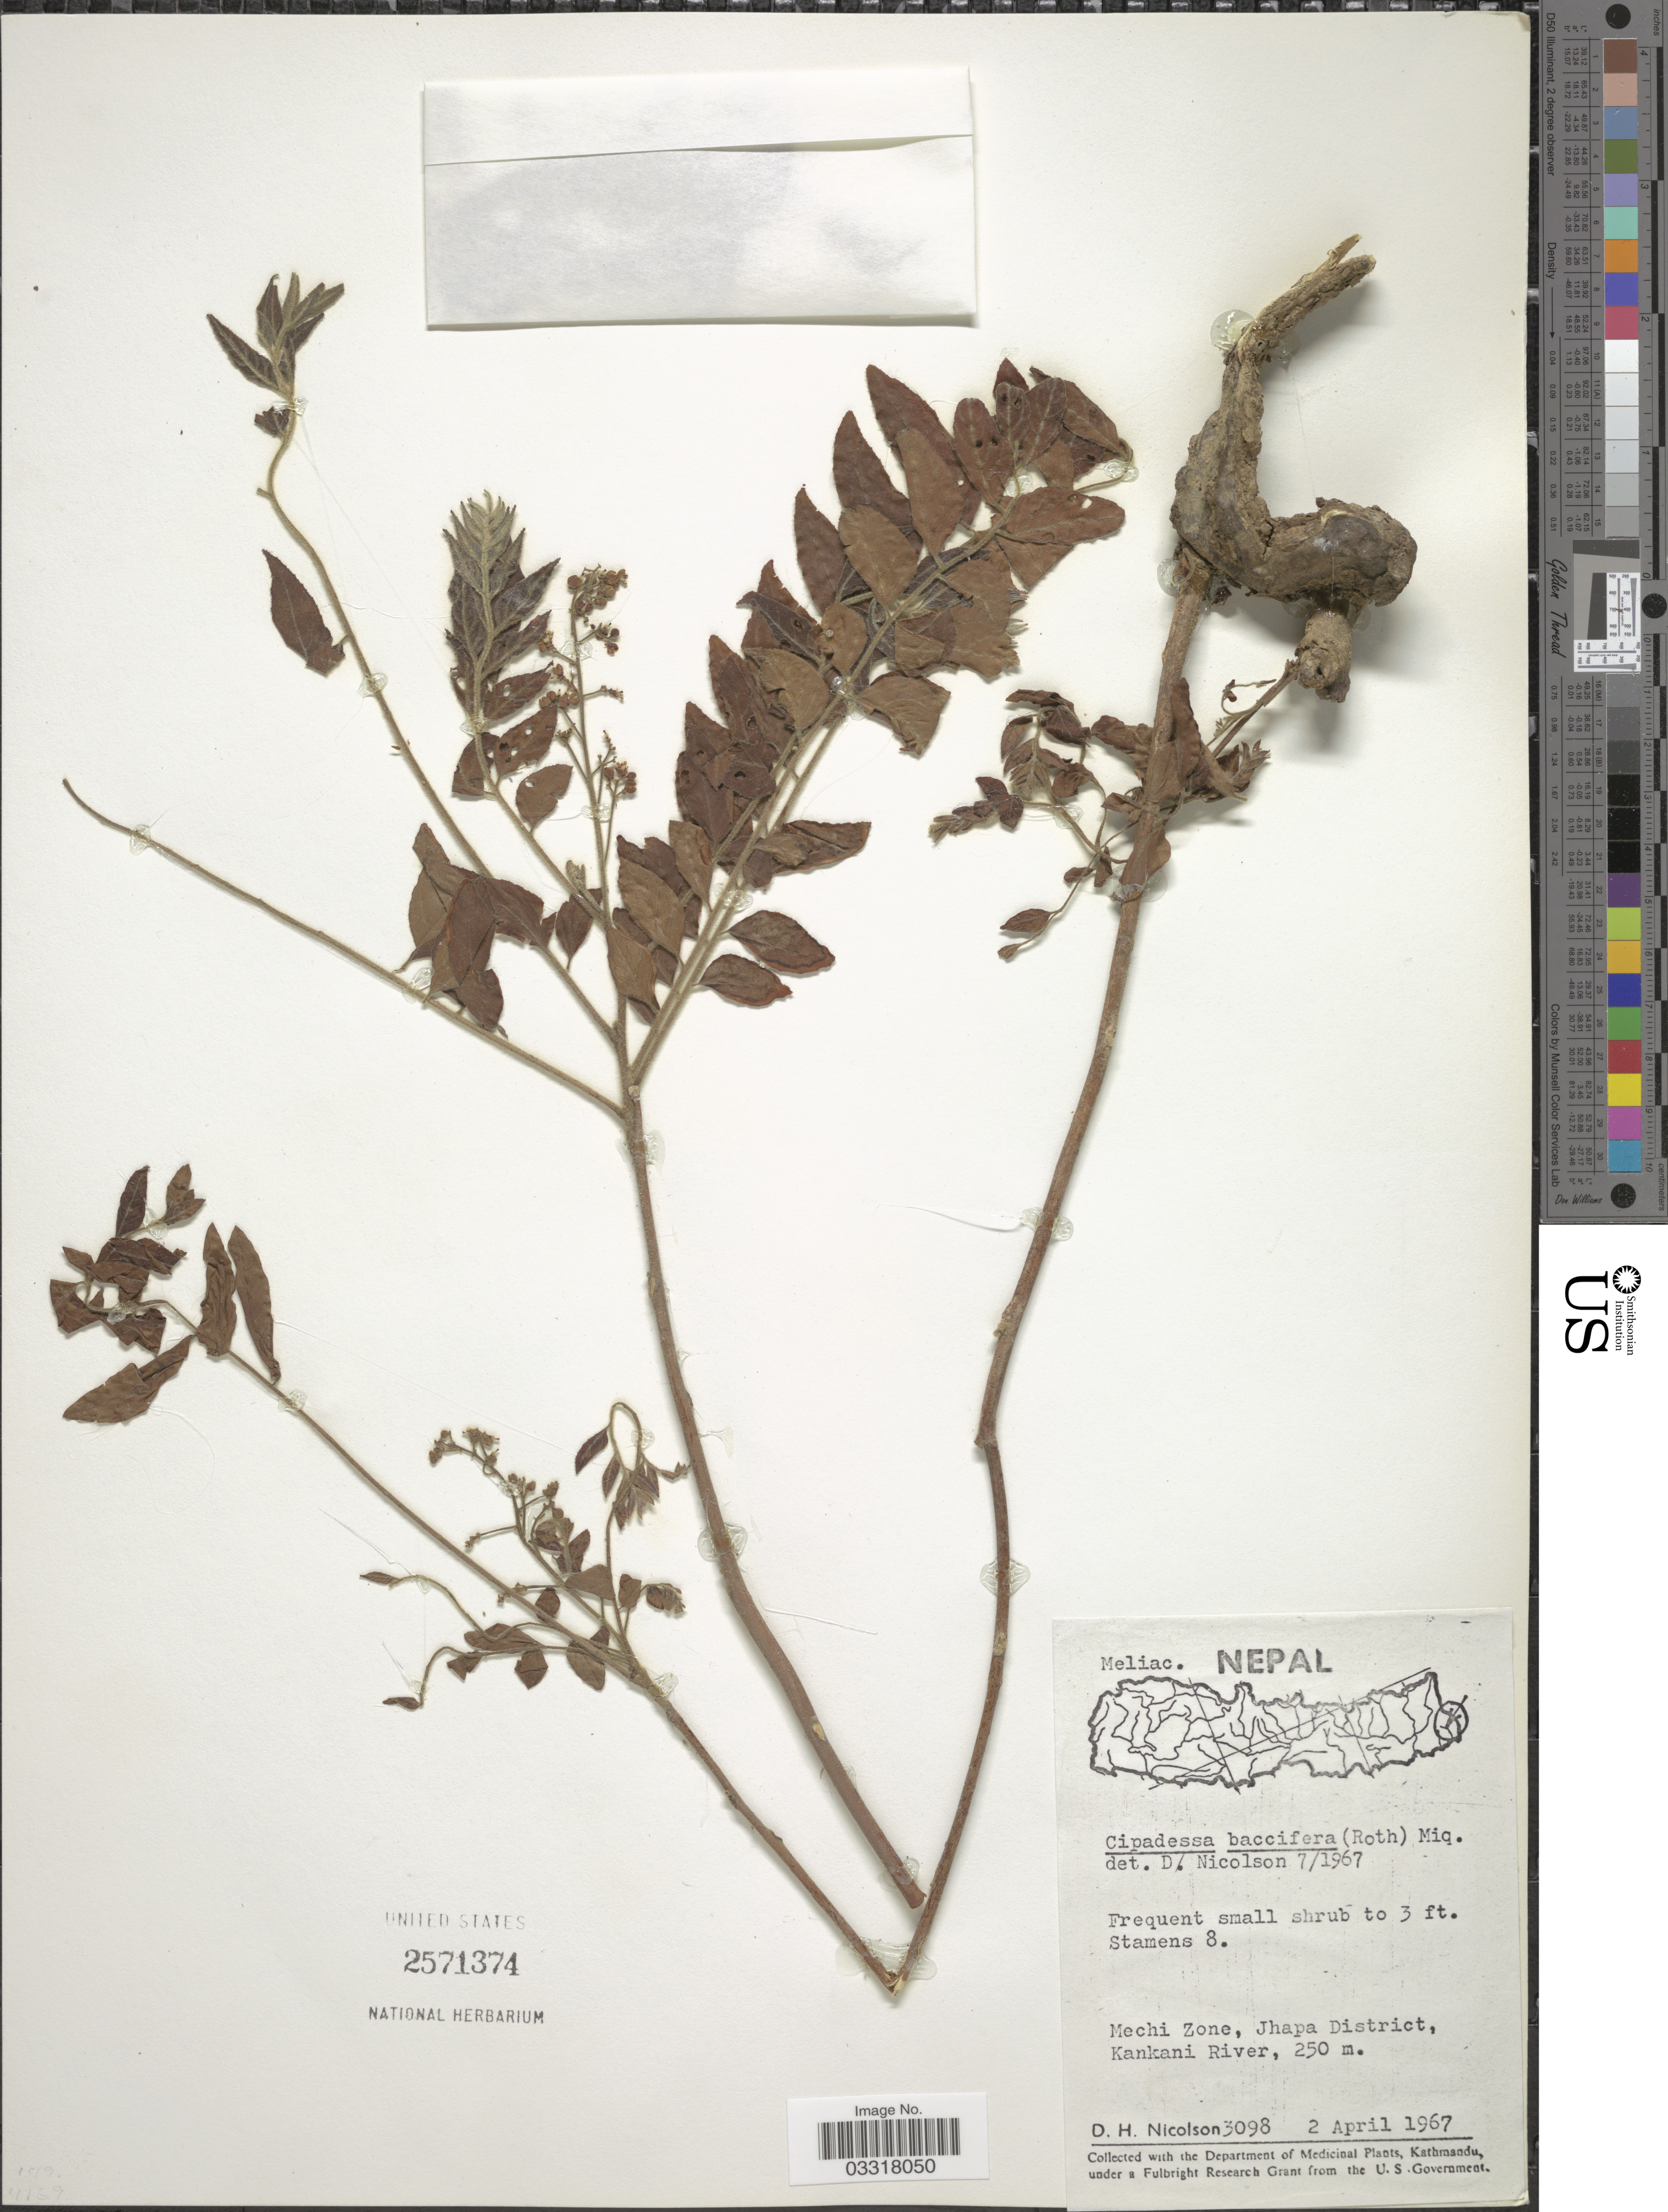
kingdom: Plantae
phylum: Tracheophyta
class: Magnoliopsida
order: Sapindales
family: Meliaceae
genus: Cipadessa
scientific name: Cipadessa baccifera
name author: Miq.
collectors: D. H. Nicolson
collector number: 3098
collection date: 1967-04-02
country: Nepal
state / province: Mechi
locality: Mechi Zone, Jhapa District, Kankani River.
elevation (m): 250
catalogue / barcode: US 2571374